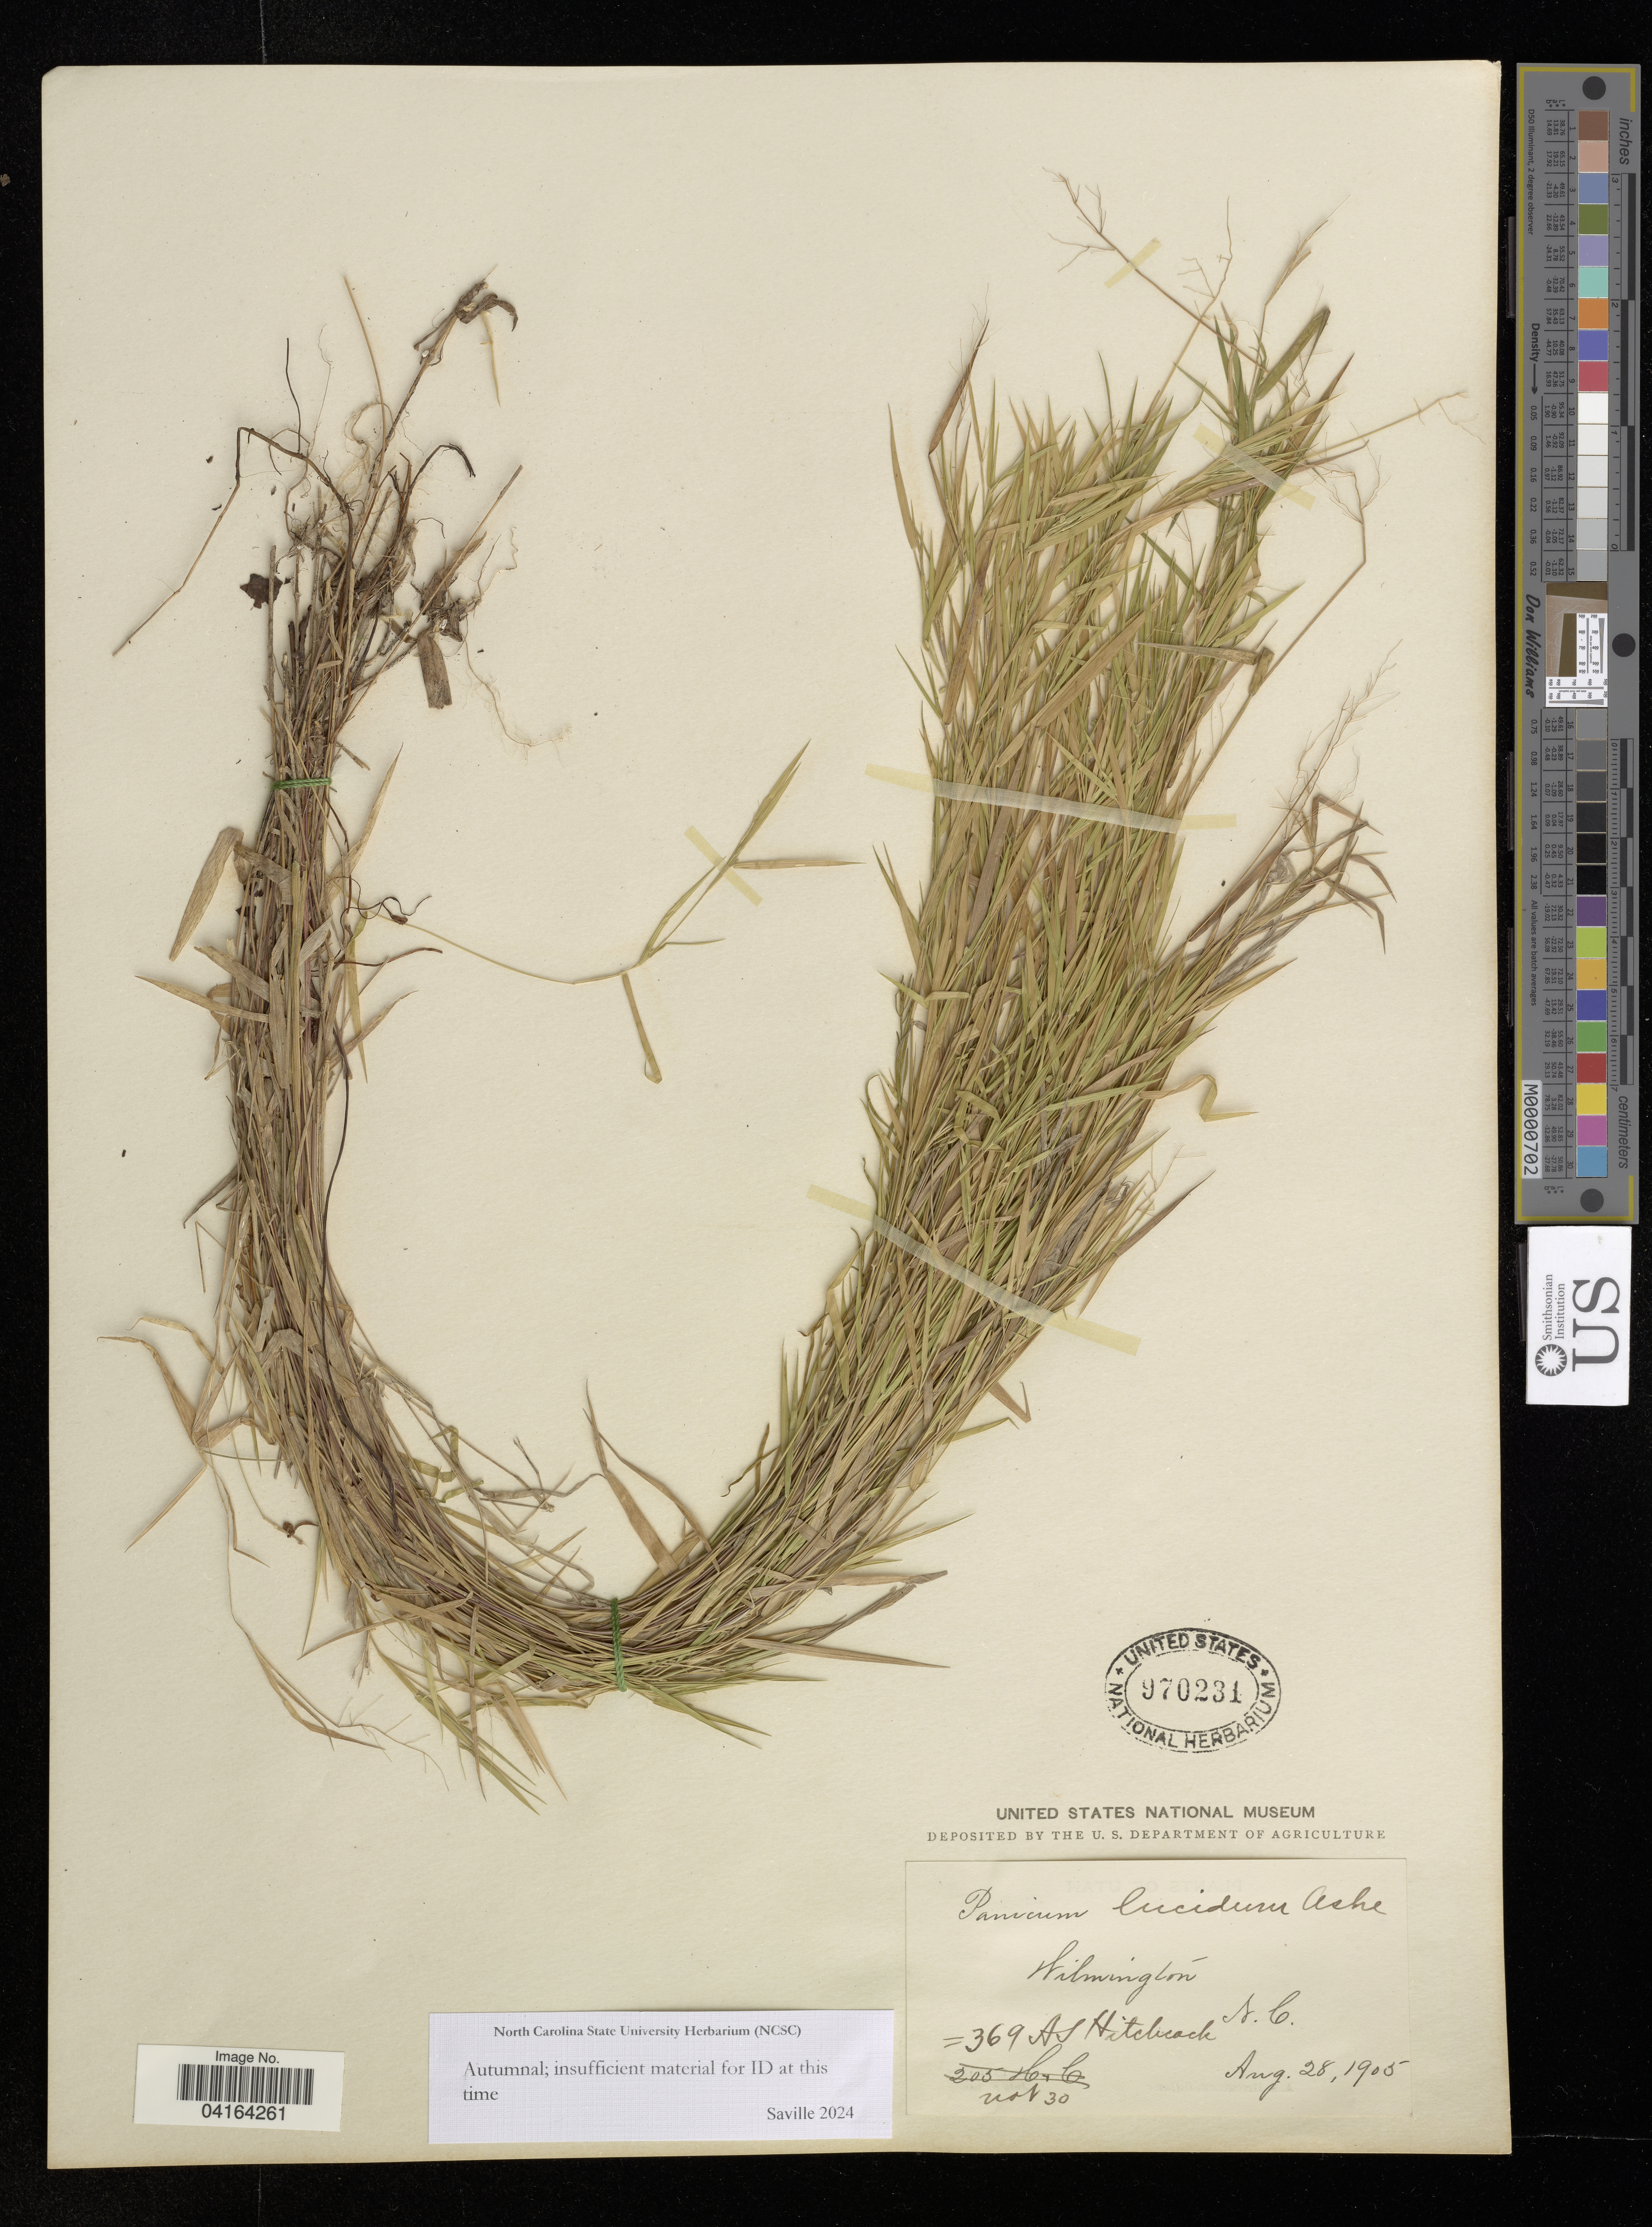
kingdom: Plantae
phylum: Tracheophyta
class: Liliopsida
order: Poales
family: Poaceae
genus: Panicum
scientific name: Panicum lucidum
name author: Ashe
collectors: A. S. Hitchcock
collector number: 369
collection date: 1905-08-28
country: United States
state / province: North Carolina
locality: Wilmington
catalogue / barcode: US 970231